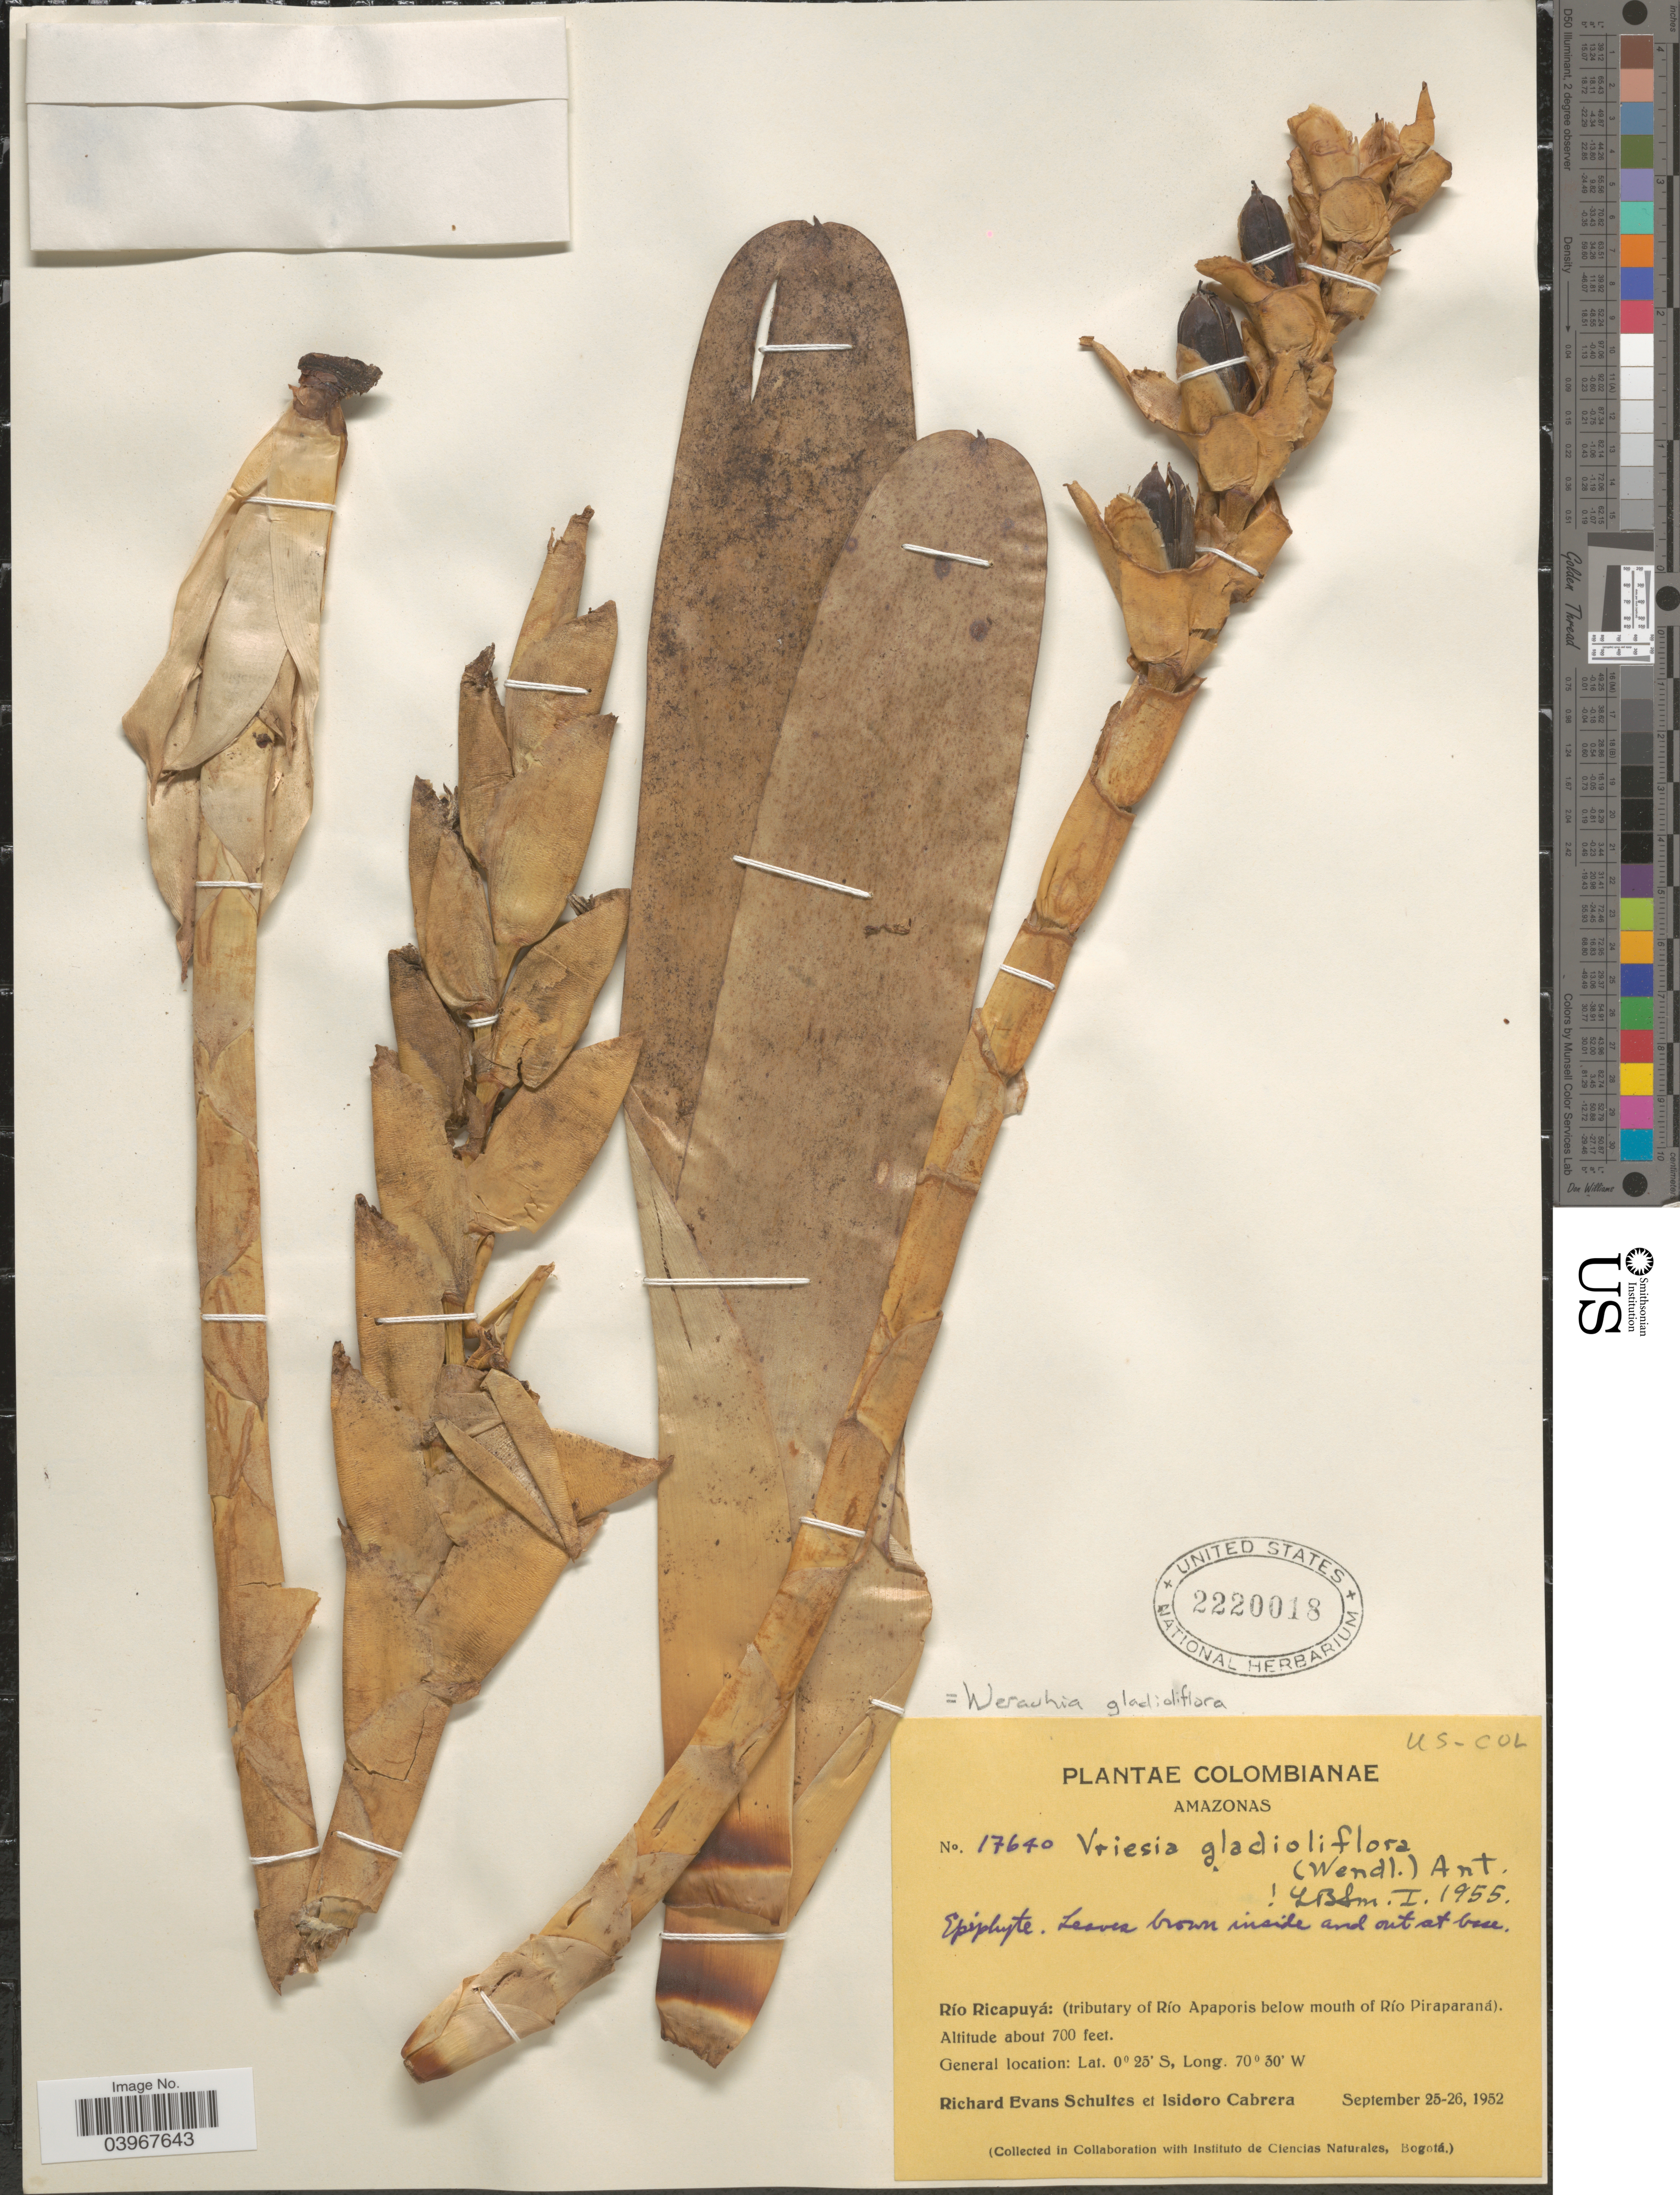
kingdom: Plantae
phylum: Tracheophyta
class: Liliopsida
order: Poales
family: Bromeliaceae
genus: Werauhia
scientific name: Werauhia gladioliflora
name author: (H. Wendl.) J.R. Grant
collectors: R. E. Schultes & I. Cabrera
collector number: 17640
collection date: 1952-09-25/1952-09-26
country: Colombia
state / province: Amazônas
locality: Río Ricapuyá: (tributary of Río Apaporis below mouth of Rïo Piraparaná).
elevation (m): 213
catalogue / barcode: US 2220018